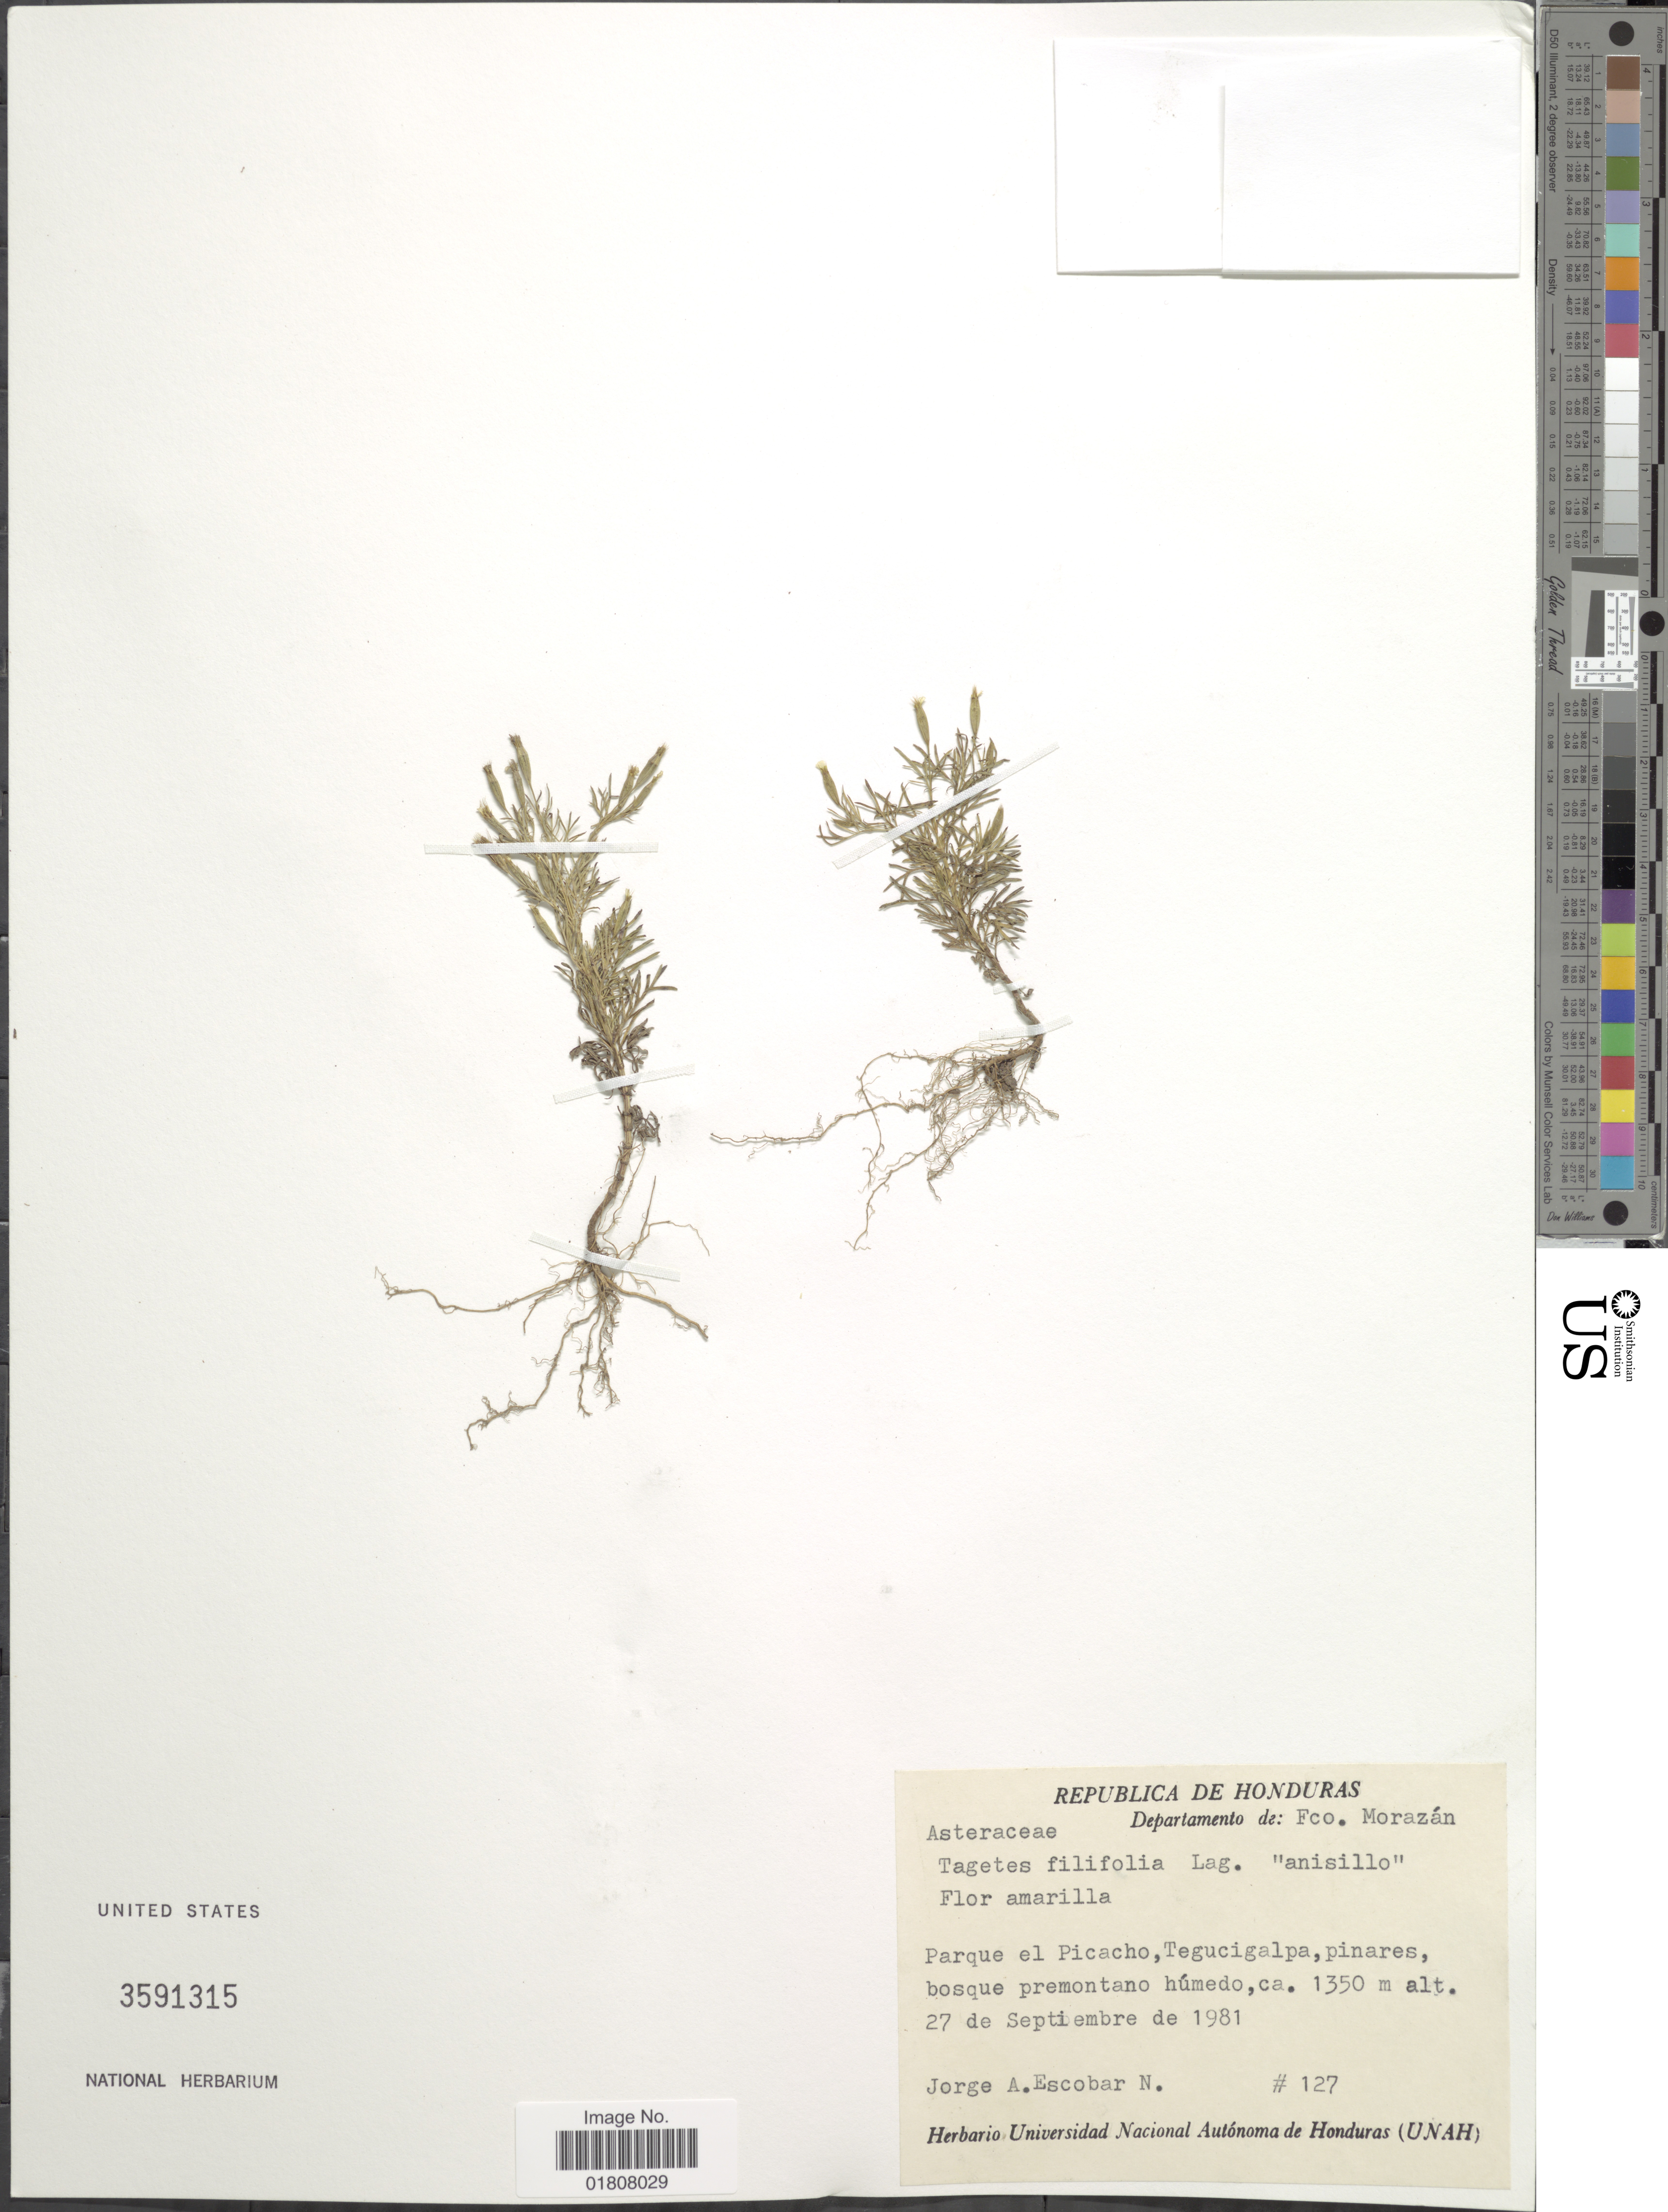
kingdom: Plantae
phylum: Tracheophyta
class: Magnoliopsida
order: Asterales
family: Asteraceae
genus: Tagetes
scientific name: Tagetes filifolia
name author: Lag.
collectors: A. Jorge & N. Escobar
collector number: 127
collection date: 1981-09-27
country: Honduras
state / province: Fco. Morazán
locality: Parque el Picacho, Tegucigalpa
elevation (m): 1350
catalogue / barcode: US 3591315